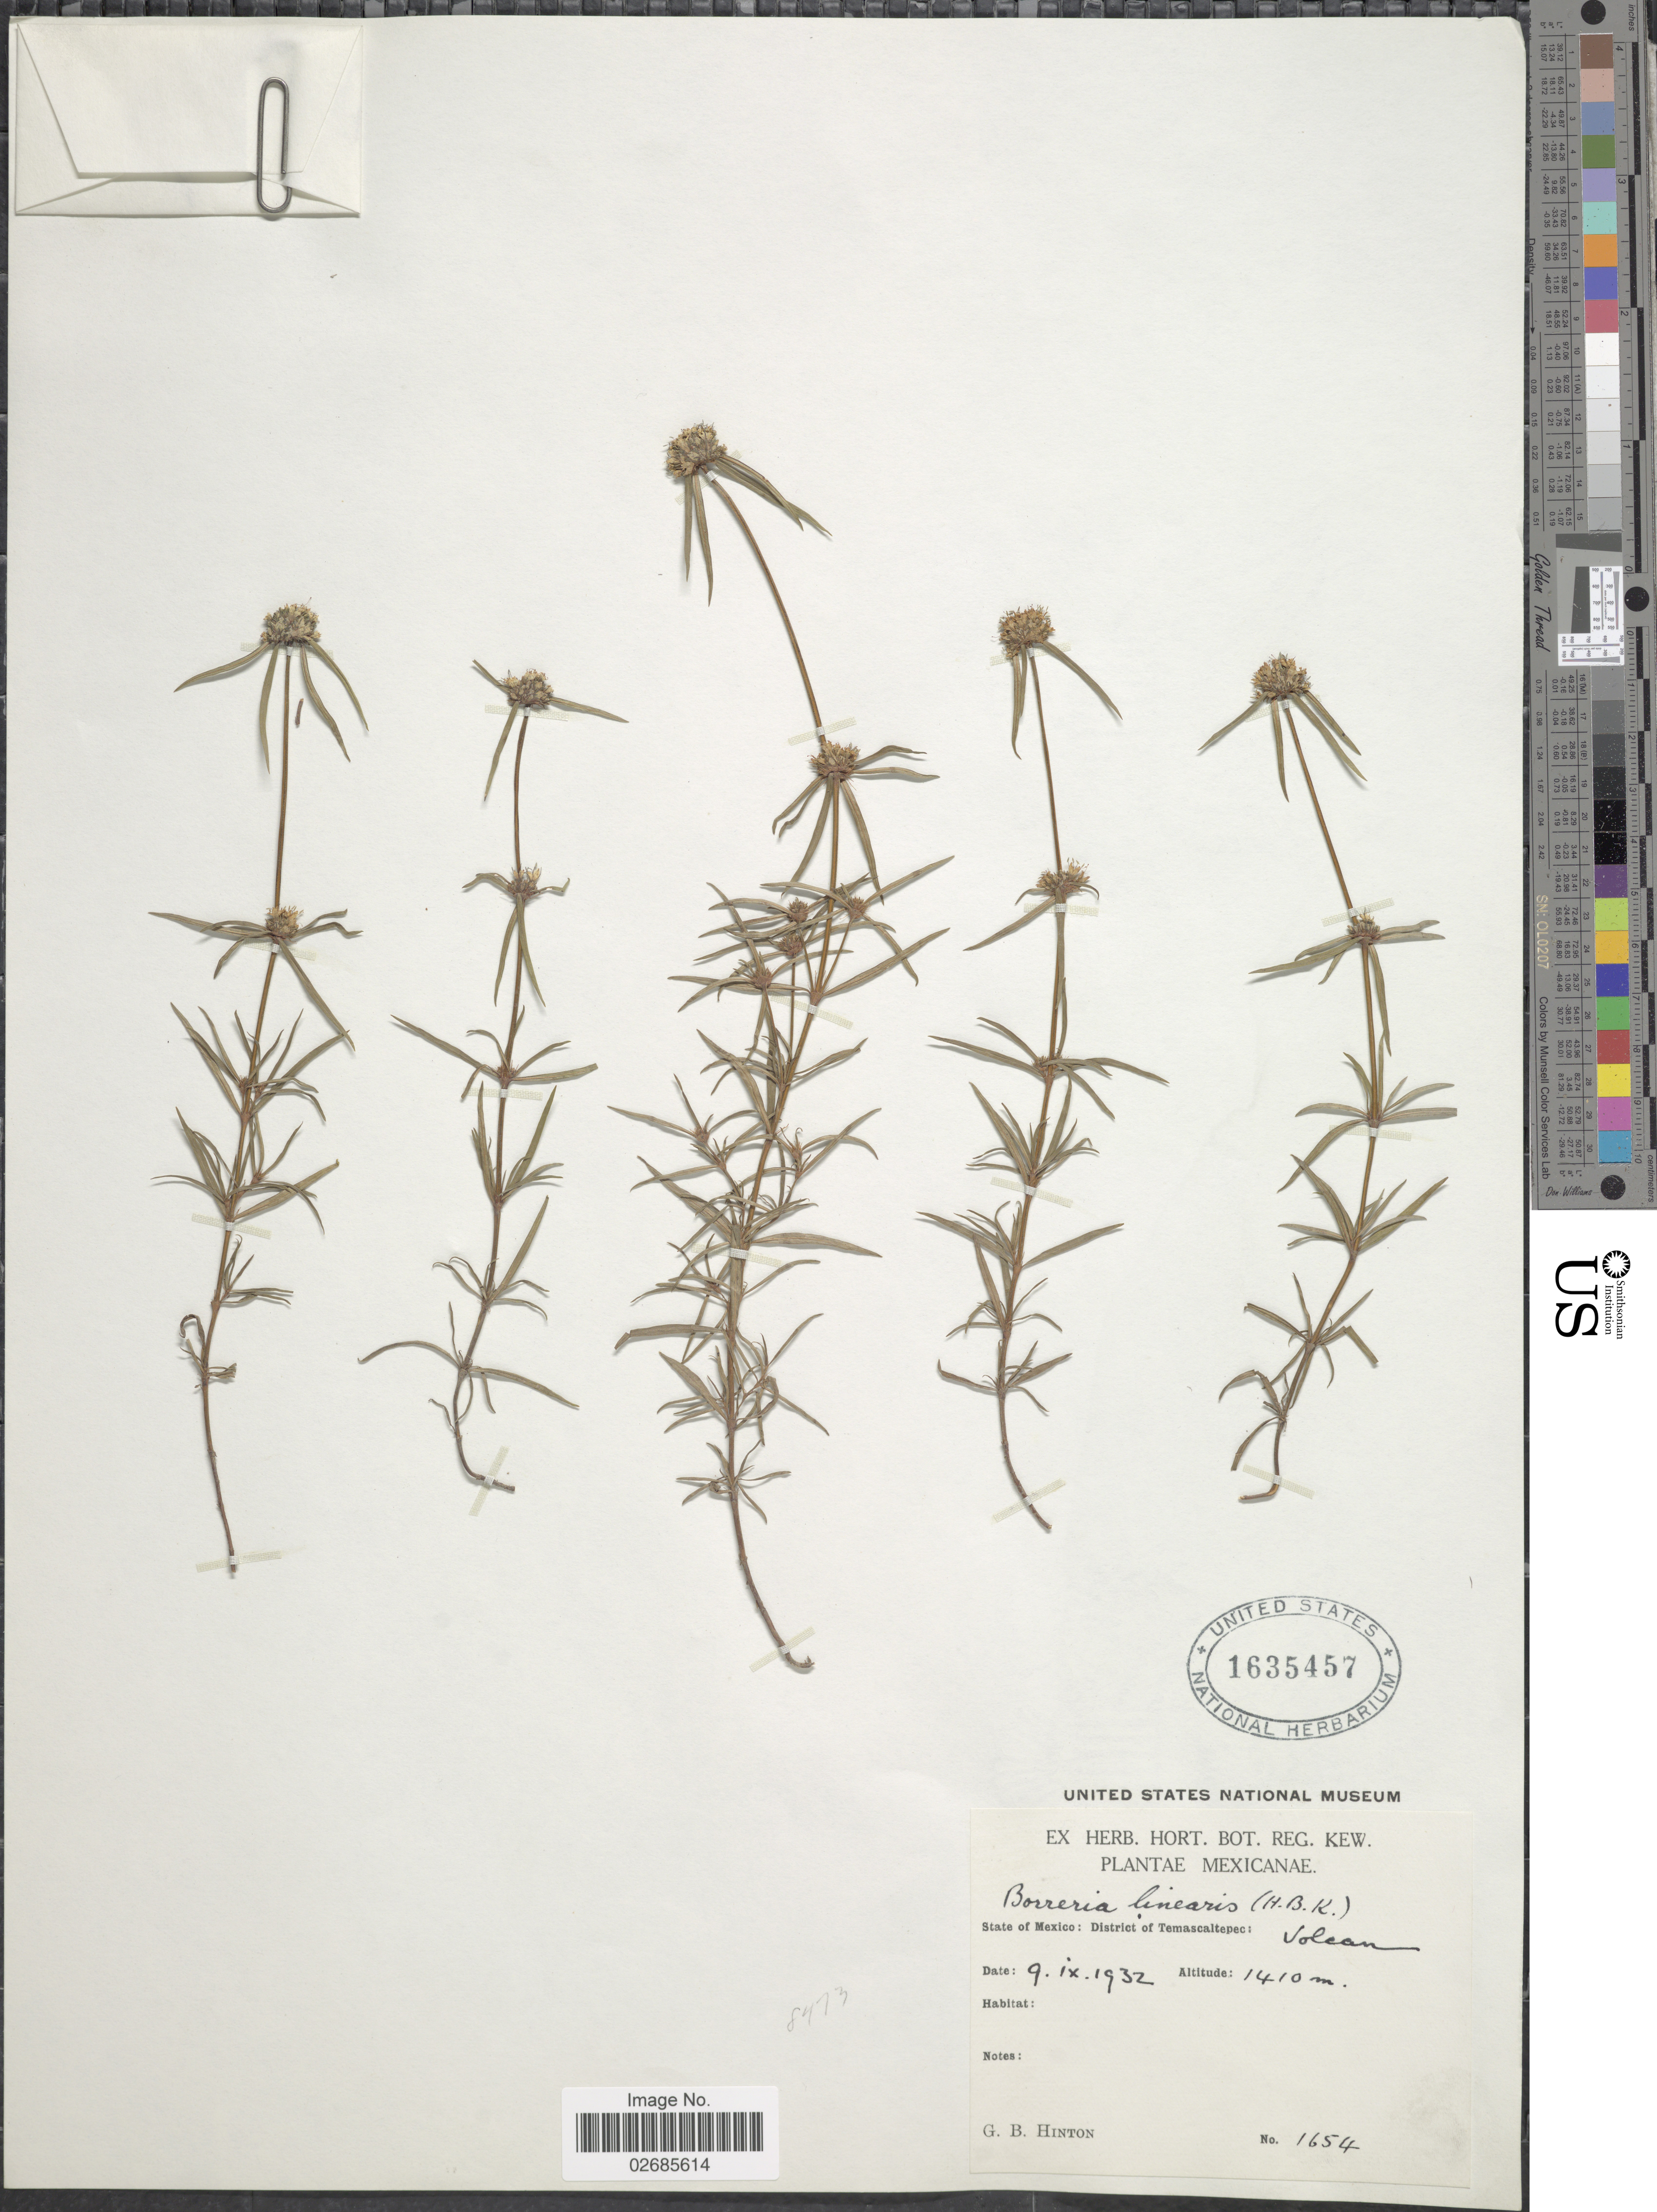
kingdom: Plantae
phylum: Tracheophyta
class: Magnoliopsida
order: Gentianales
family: Rubiaceae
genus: Borreria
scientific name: Borreria linearis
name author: Merr. & L.M. Perry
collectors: G. B. Hinton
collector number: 165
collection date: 1932-09-09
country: Mexico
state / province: México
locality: District of Temascaltepec: Volcan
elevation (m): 1410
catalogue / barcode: US 1635457